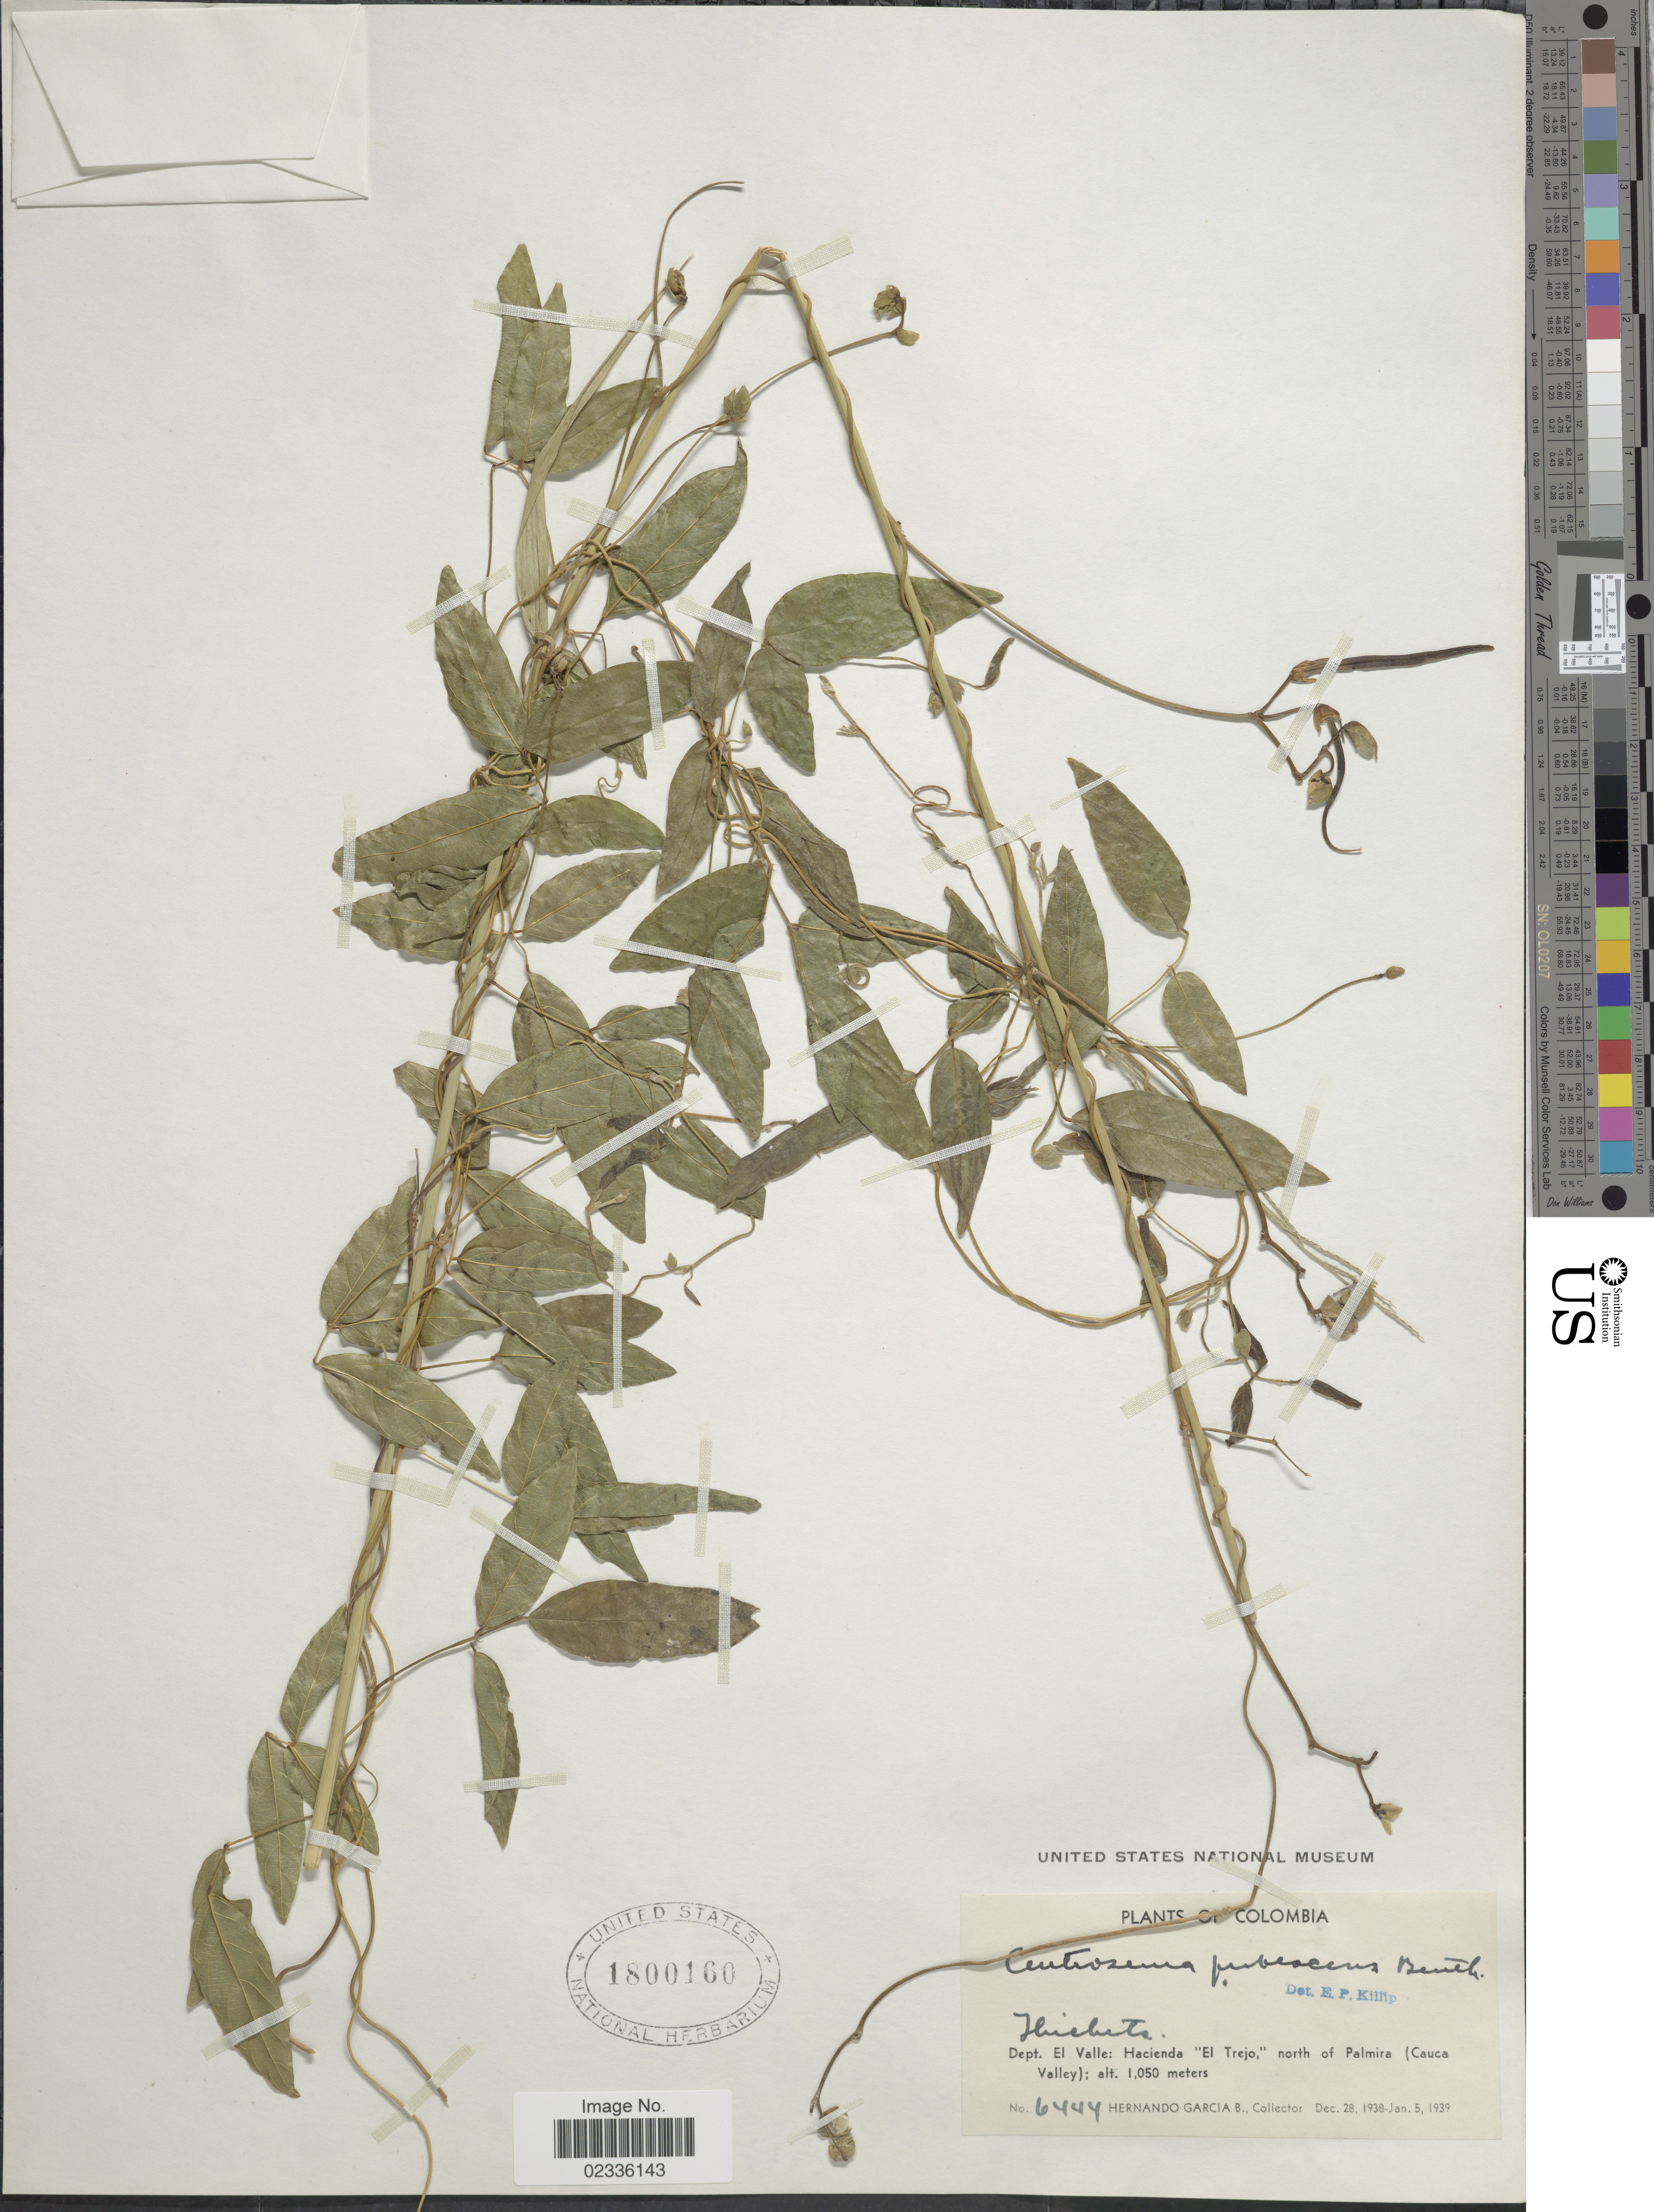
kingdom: Plantae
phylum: Tracheophyta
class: Magnoliopsida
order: Fabales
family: Fabaceae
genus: Centrosema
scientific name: Centrosema pubescens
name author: Benth.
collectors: H. García Barriga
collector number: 6444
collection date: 1938-12-28/1939-01-05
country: Colombia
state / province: Valle del Cauca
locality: Dept. El Valle: Hacienda "El Trejo, " north of Palmira (Cauca Valley).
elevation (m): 1050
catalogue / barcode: US 1800160